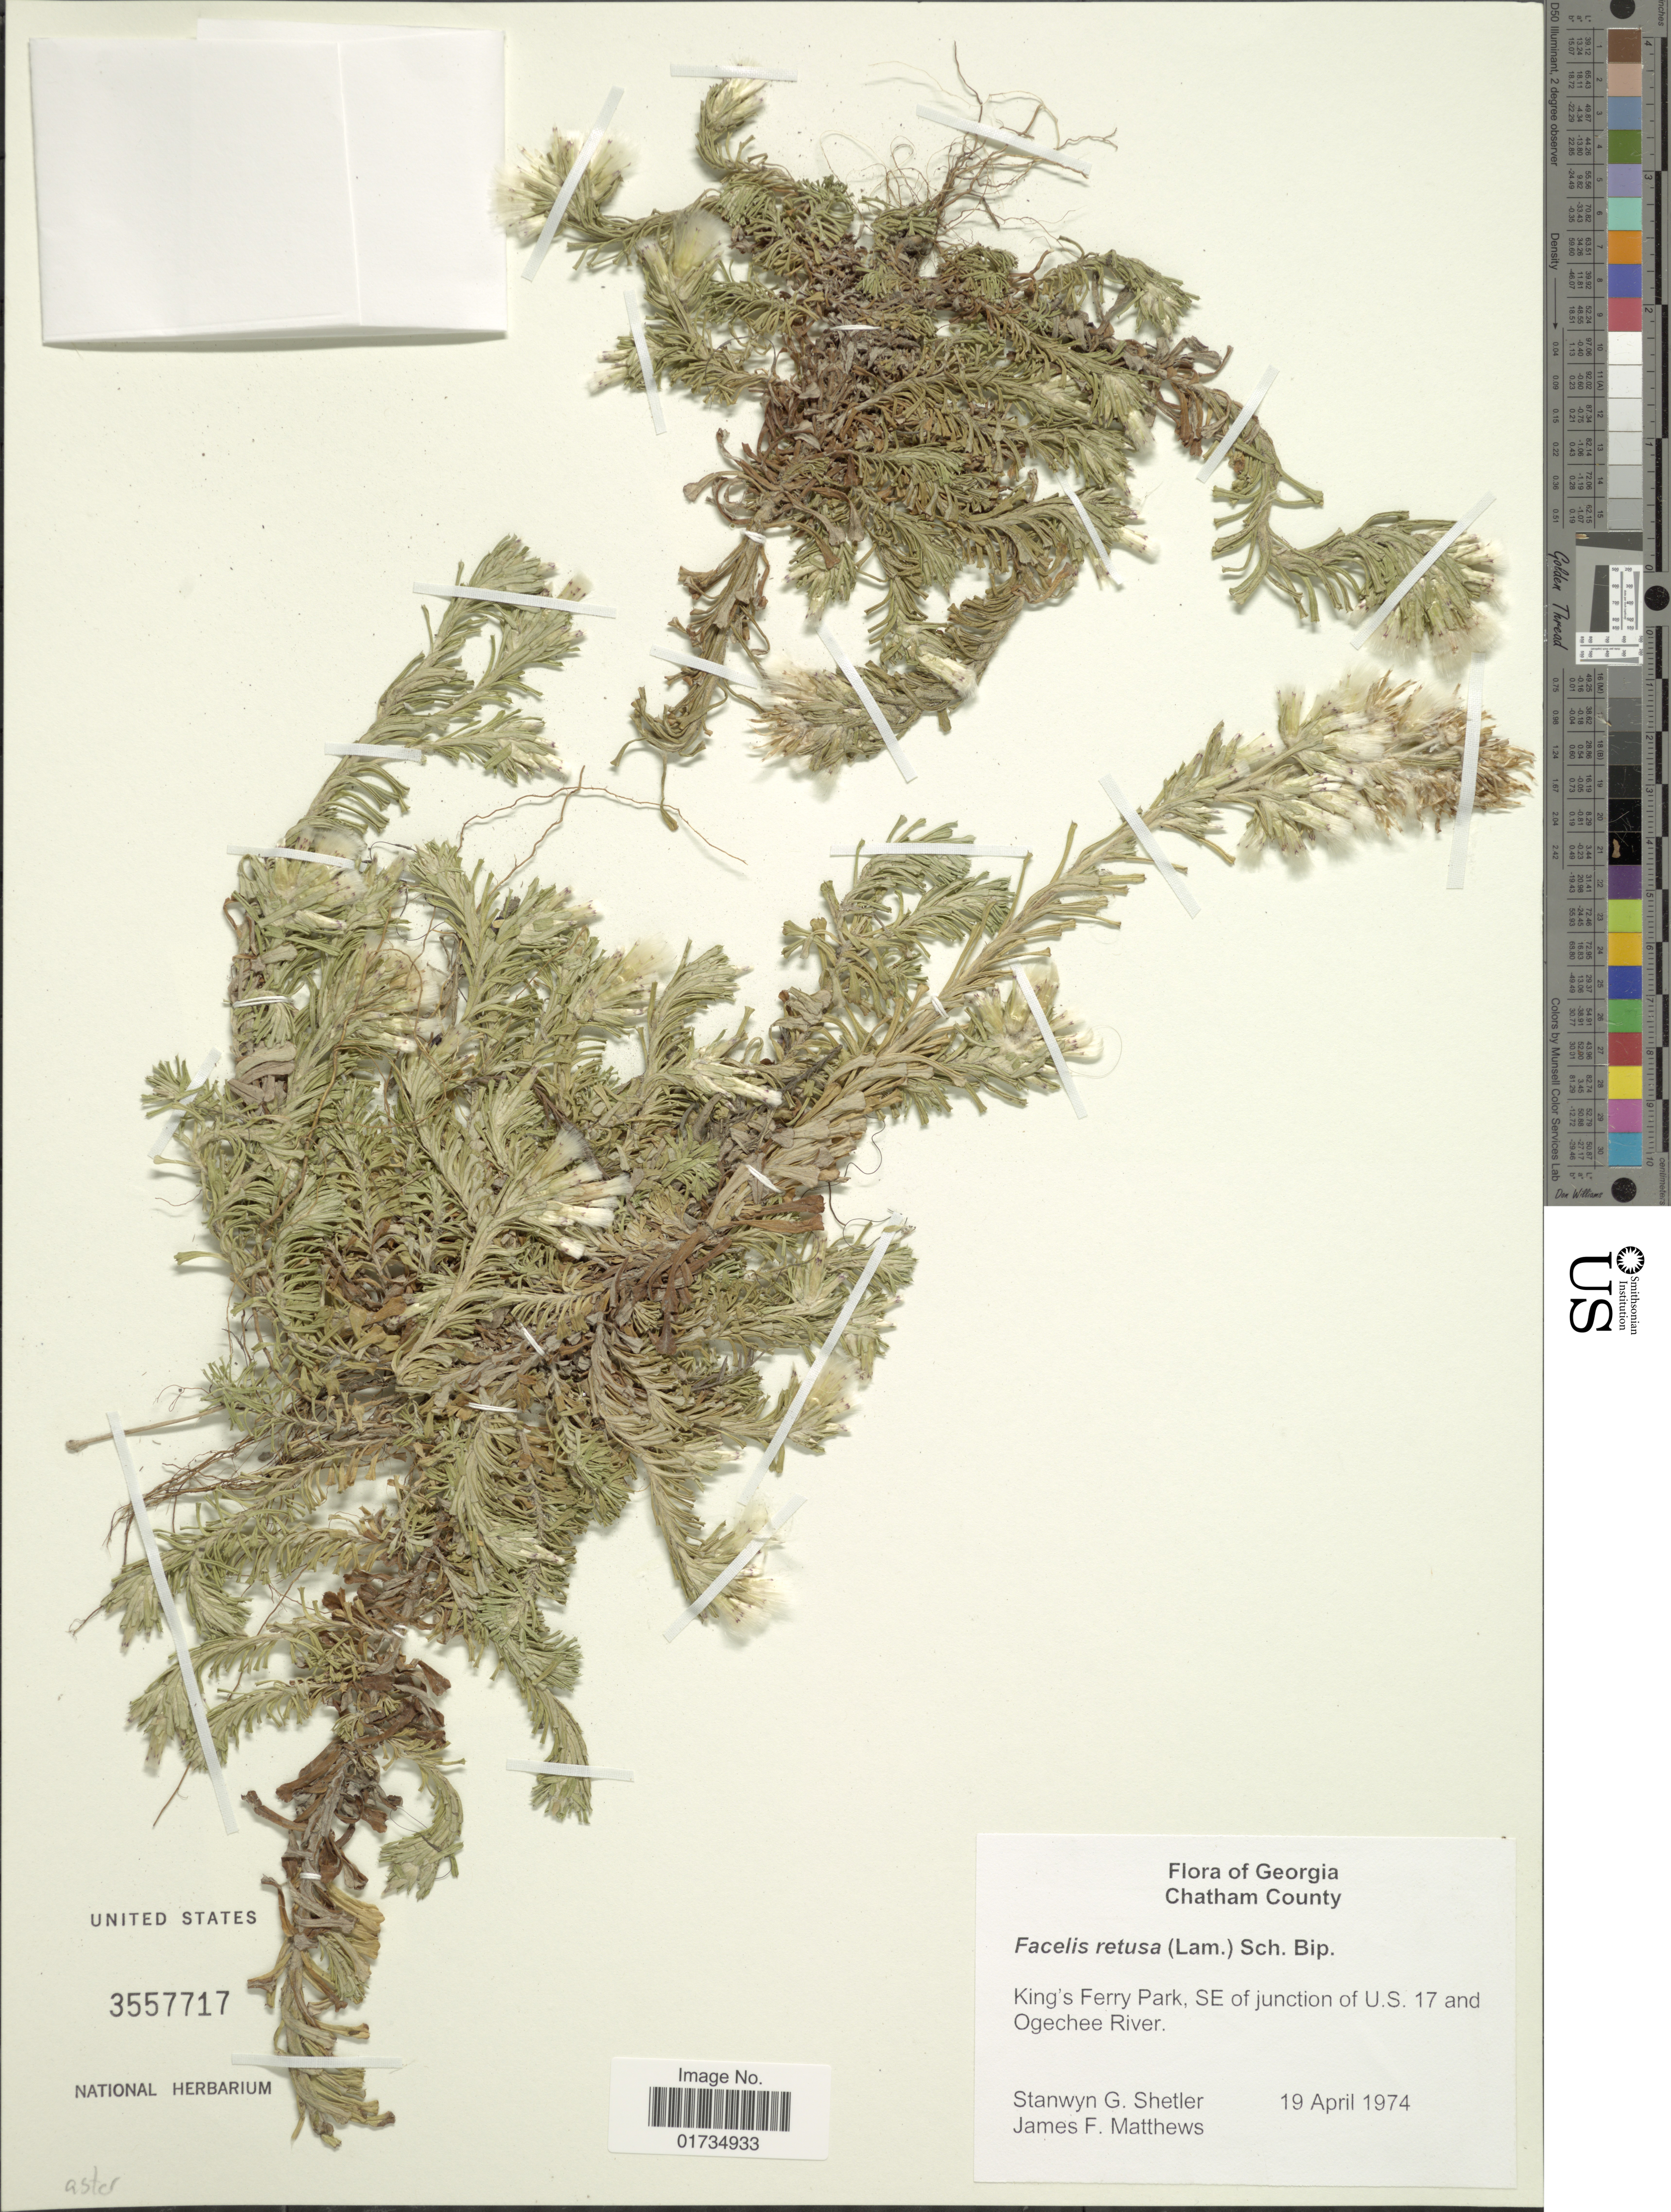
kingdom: Plantae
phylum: Tracheophyta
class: Magnoliopsida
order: Asterales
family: Asteraceae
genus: Facelis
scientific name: Facelis retusa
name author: (Lam.) Sch. Bip.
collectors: S. Shetler & J. F. Mathews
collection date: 1974-04-19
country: United States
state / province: Georgia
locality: Georgia. Chatham County. King's Ferry Park, SE of junction of U. S. 17 and Ogechee River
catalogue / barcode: US 3557717